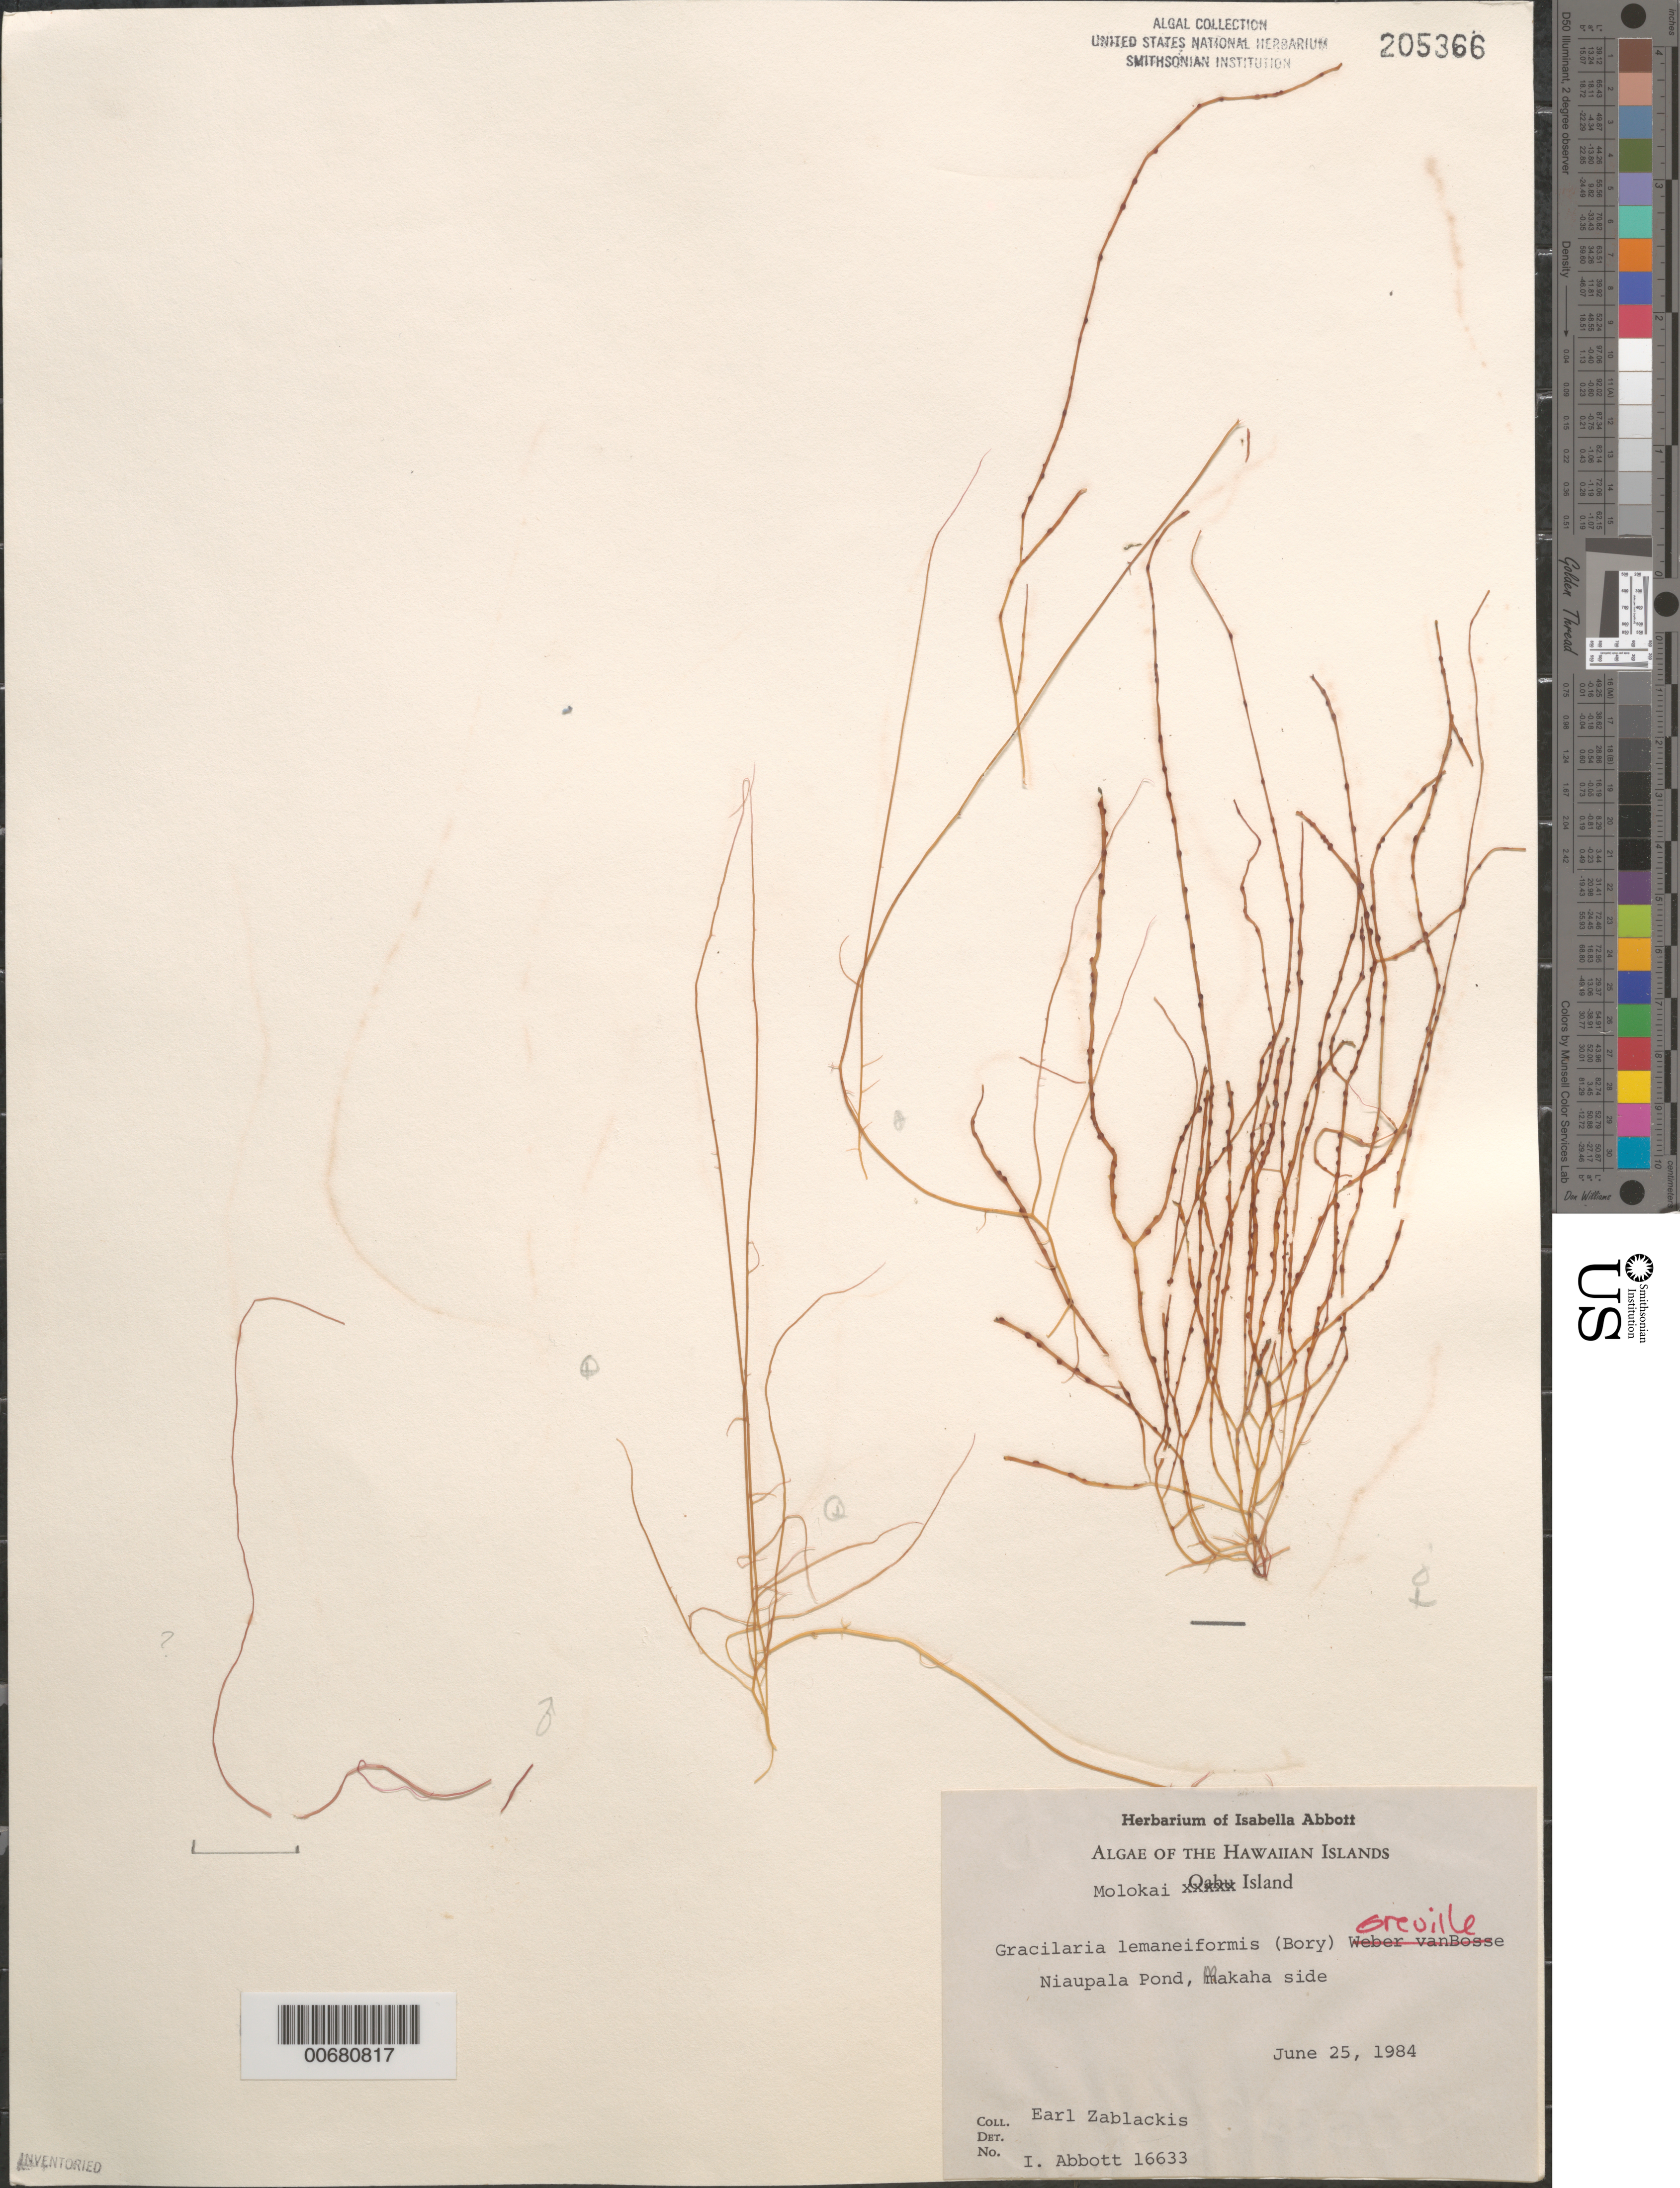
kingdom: Plantae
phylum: Rhodophyta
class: Florideophyceae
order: Gracilariales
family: Gracilariaceae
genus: Gracilariopsis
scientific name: Gracilariopsis lemaneiformis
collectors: E. Zablackis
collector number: IAA 16633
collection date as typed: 25 Jun 1984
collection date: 1984-06-25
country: United States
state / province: Hawaii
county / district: Maui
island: Moloka'i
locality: Niaupala Pond, Makaha side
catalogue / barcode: US 205366